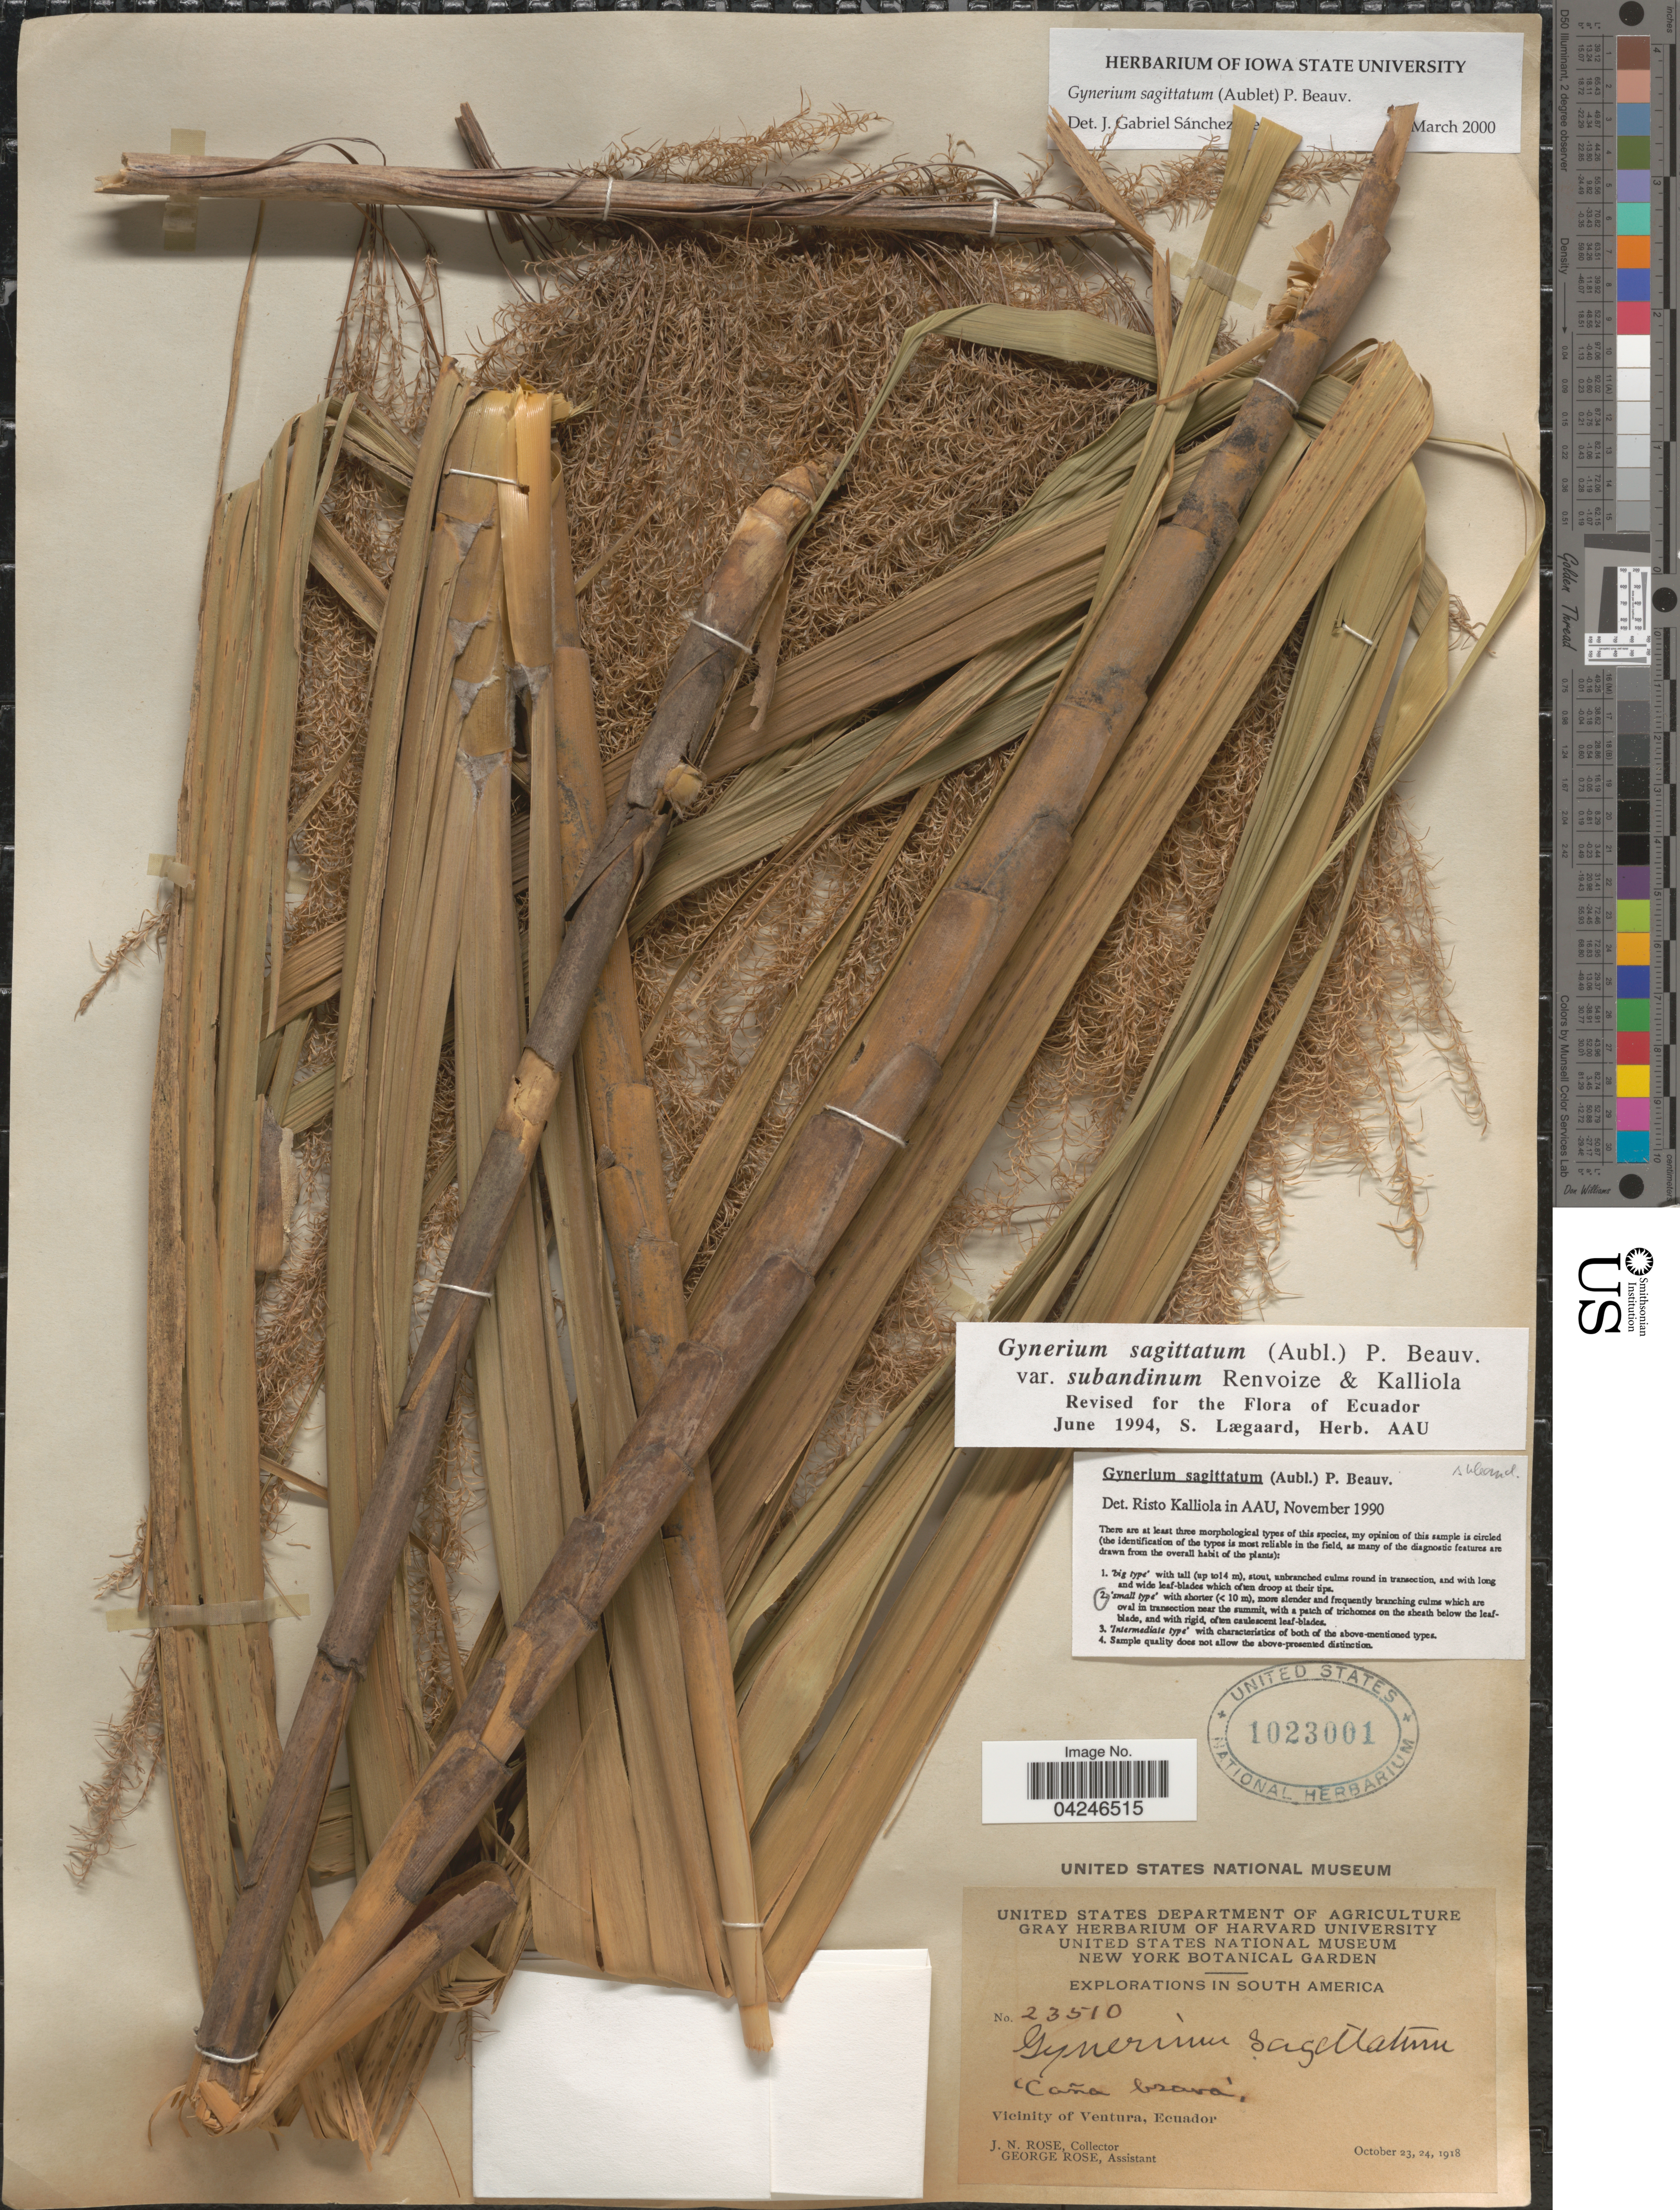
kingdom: Plantae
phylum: Tracheophyta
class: Liliopsida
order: Poales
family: Poaceae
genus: Gynerium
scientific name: Gynerium sagittatum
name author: (Aubl.) P. Beauv.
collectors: J. N. Rose & G. Rose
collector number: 23510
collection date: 1918-10-23/1918-10-24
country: Ecuador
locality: Explorations in South America. 'Caña brava'. Vicinity of Ventura.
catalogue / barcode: US 1023001